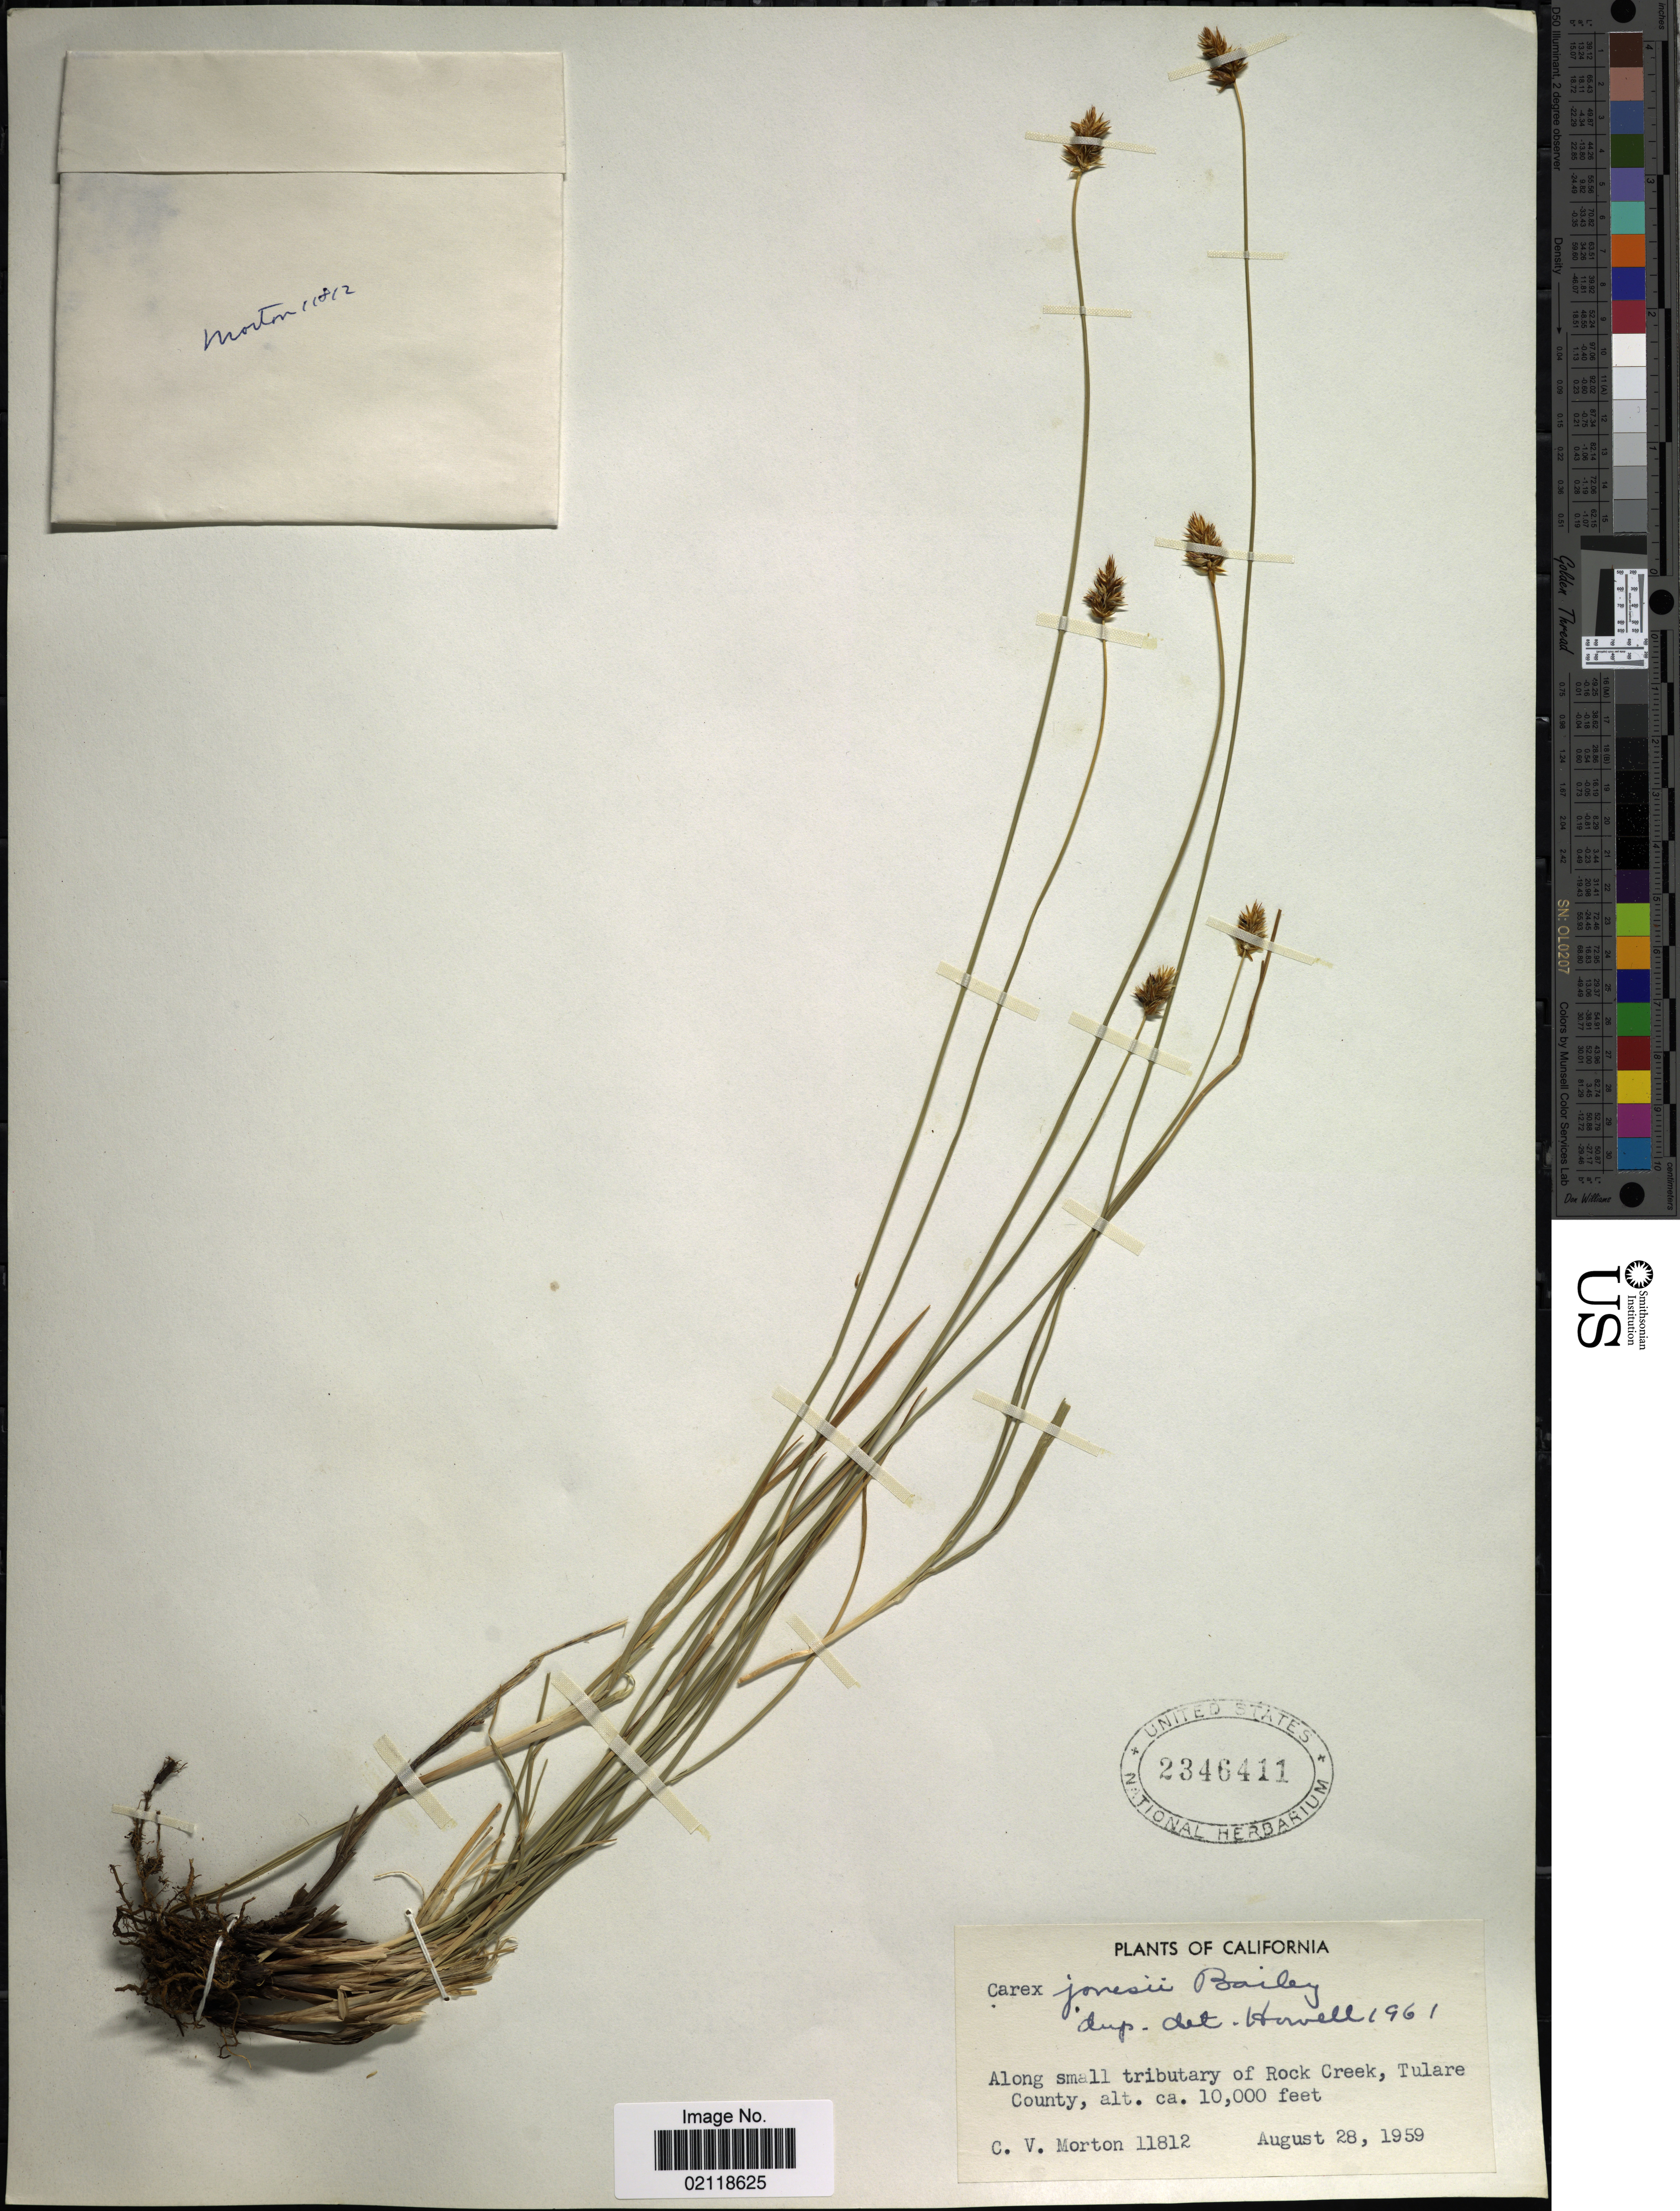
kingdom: Plantae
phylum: Tracheophyta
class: Liliopsida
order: Poales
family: Cyperaceae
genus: Carex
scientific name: Carex jonesii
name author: L.H. Bailey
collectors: C. V. Morton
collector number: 11812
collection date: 1959-08-28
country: United States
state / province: California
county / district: Tulare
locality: Along small tributary of Rock Creek, Tulare County.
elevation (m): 3048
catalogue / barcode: US 2346411